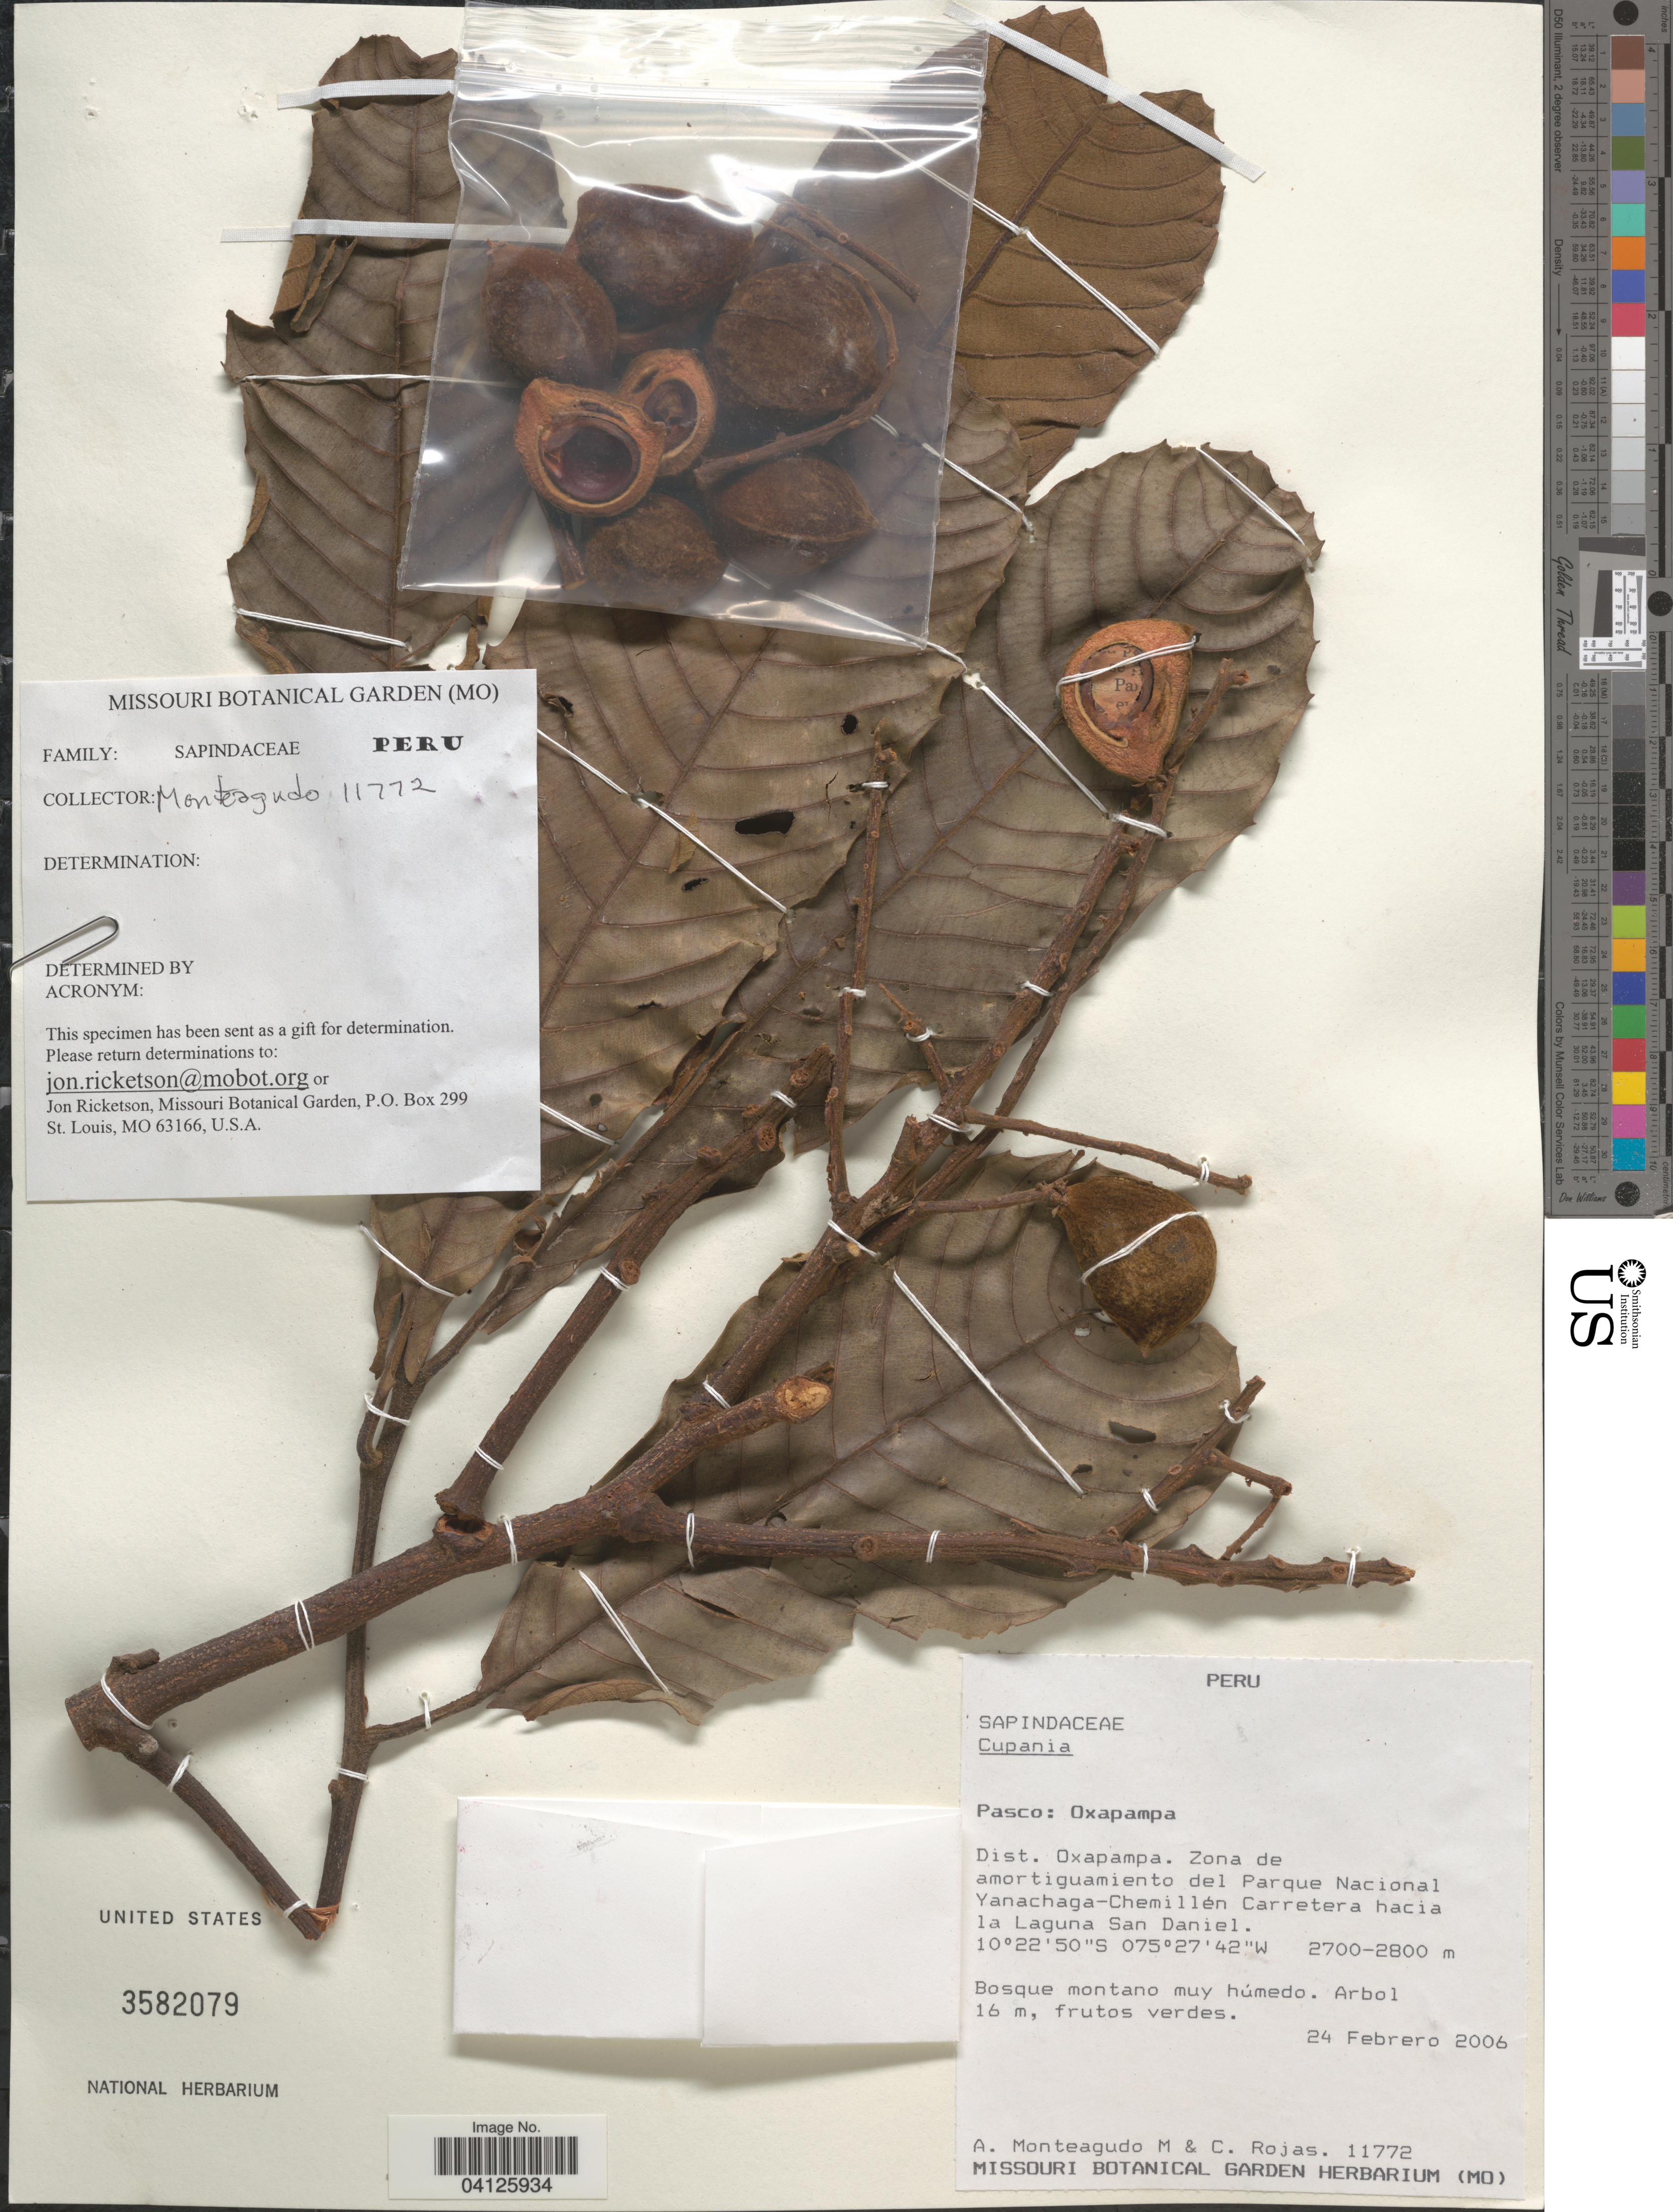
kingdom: Plantae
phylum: Tracheophyta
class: Magnoliopsida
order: Sapindales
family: Sapindaceae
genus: Cupania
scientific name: Cupania americana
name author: L.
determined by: Acevedo-Rodriguez, P., (US), Smithsonian Institution - National Museum of Natural History (UNITED STATES)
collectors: A. Monteagudo & C. Rojas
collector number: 11772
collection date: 2006-02-24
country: Peru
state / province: Pasco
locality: Oxapampa. Dist. Oxapampa. Zona de amortiguamiento del Parque Nacional Yanachaga-Chemillén Carretra hacia la Laguna San Daniel.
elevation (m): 2700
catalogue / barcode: US 3582079